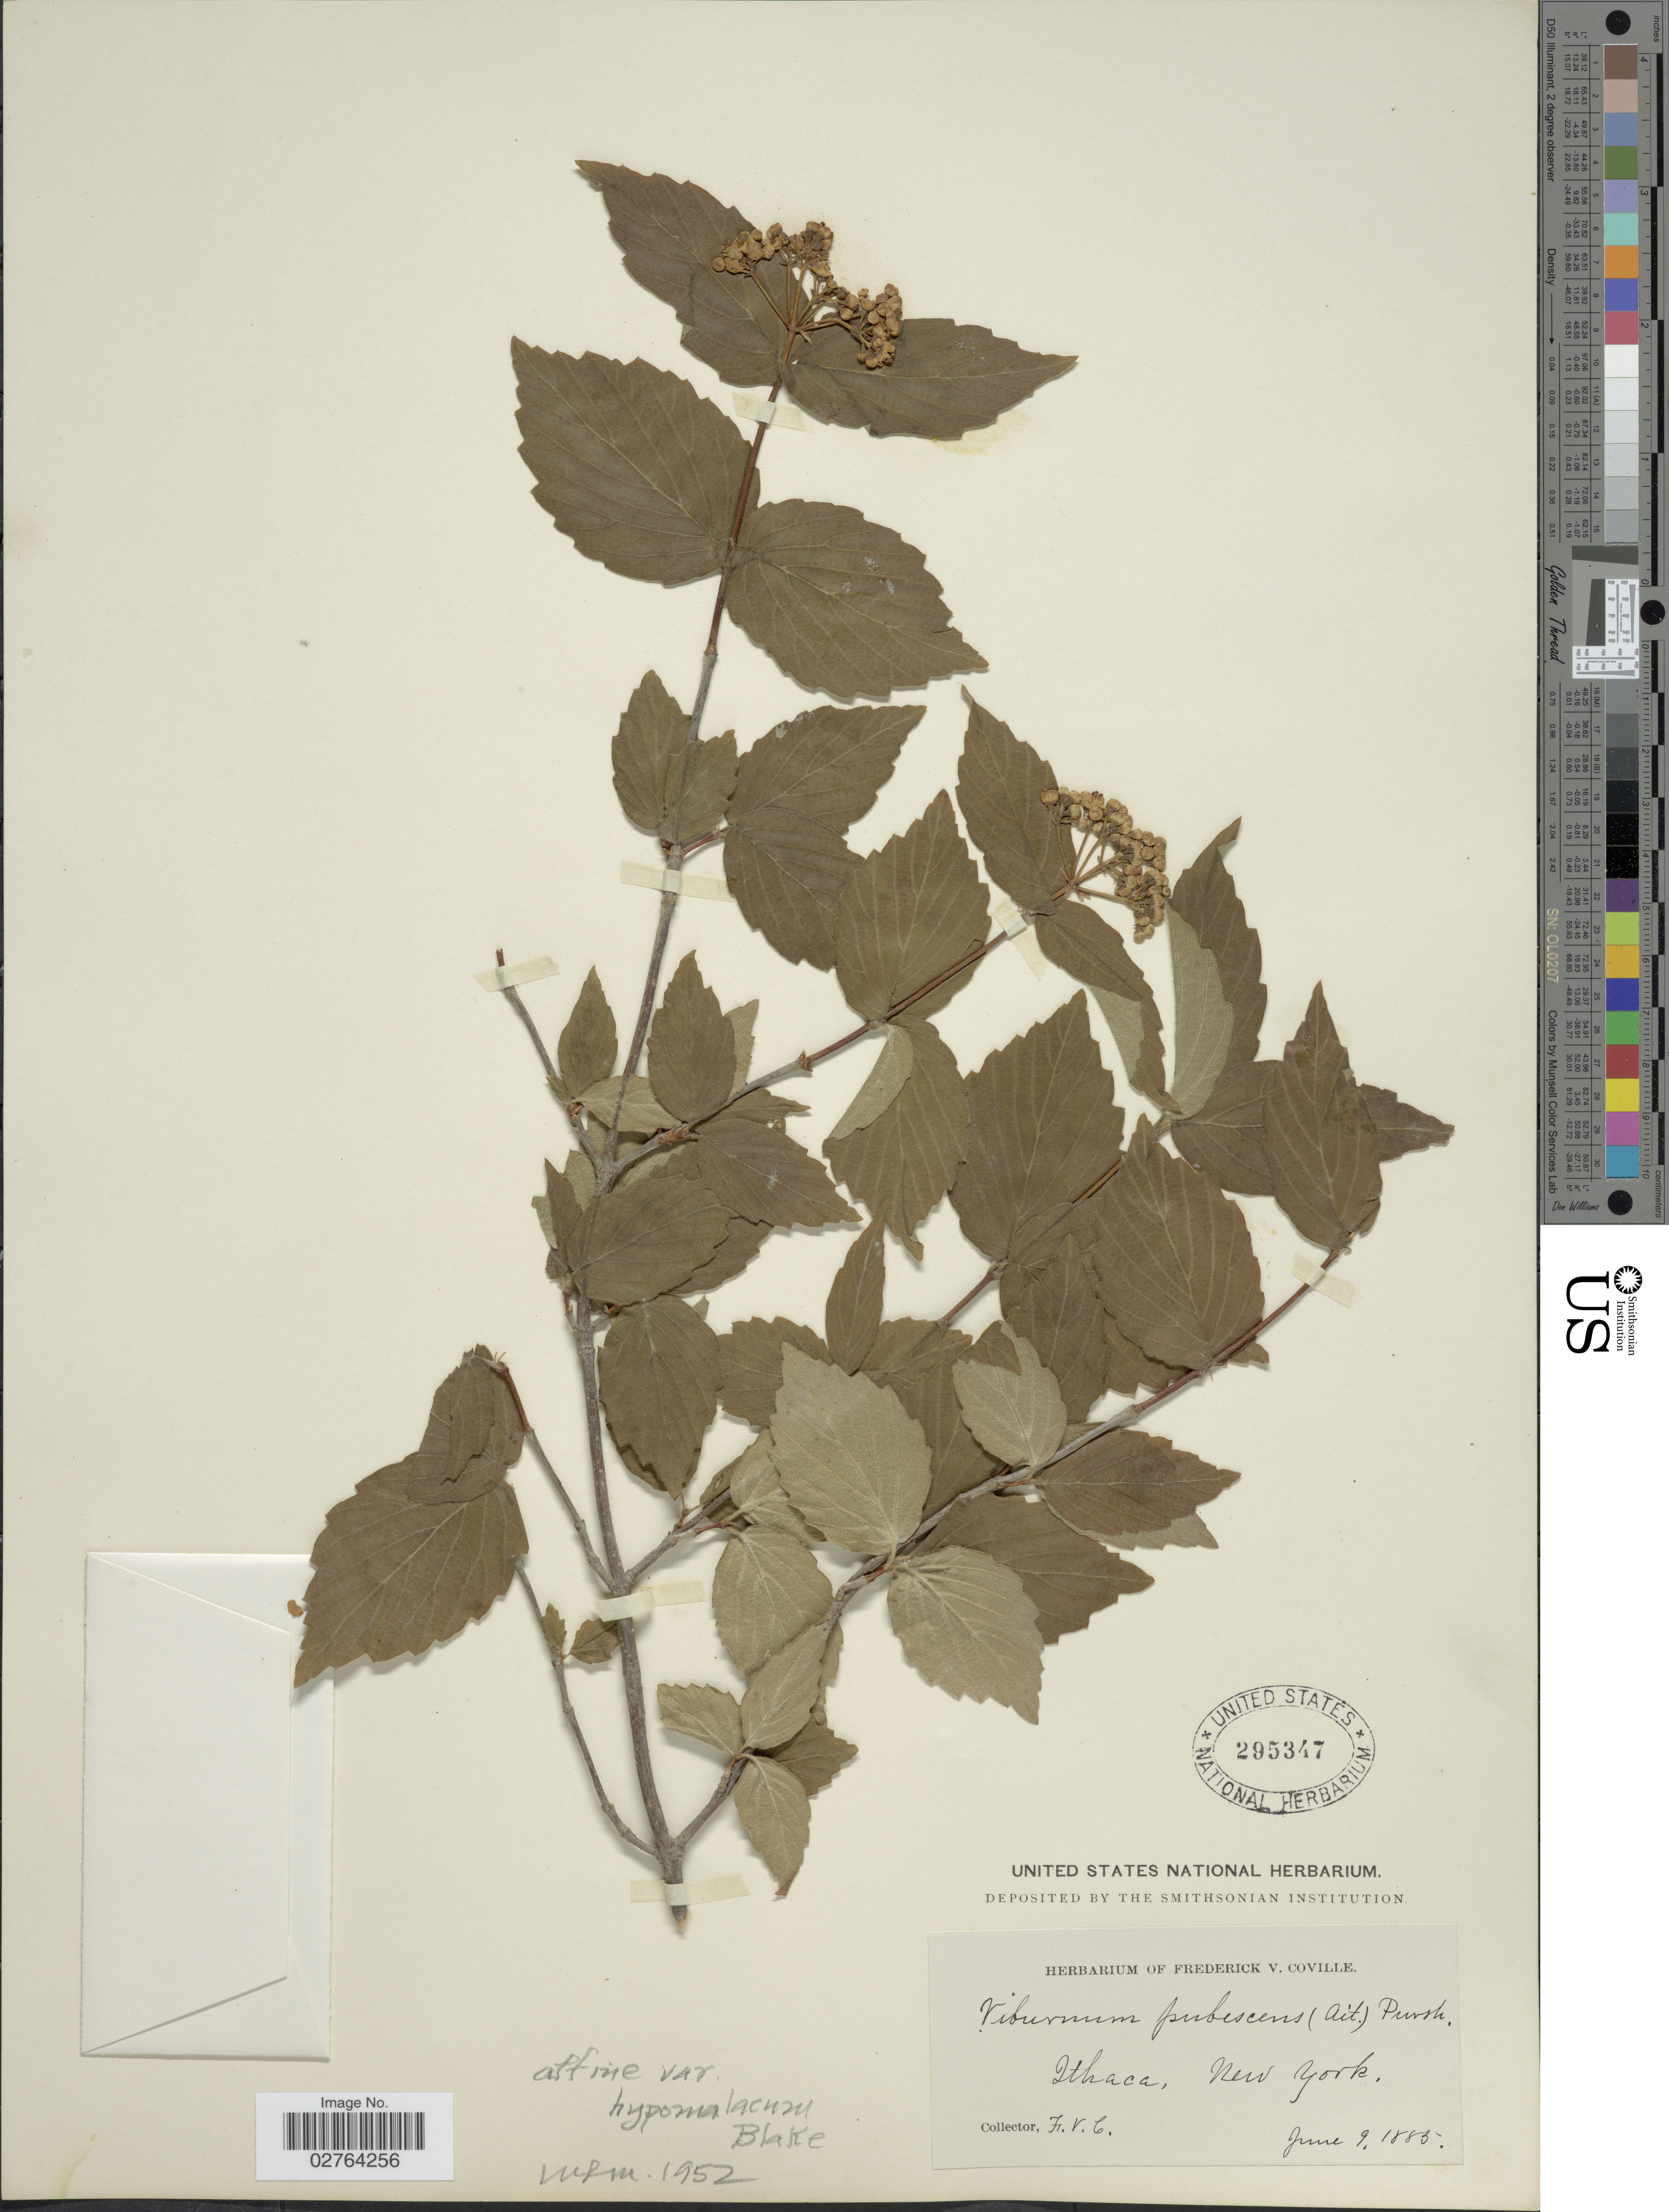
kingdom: Plantae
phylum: Tracheophyta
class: Magnoliopsida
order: Dipsacales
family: Viburnaceae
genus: Viburnum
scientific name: Viburnum rafinesqueanum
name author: Schult.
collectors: F. V. Coville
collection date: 1885-06-09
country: United States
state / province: New York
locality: Ithaca.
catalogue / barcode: US 295347